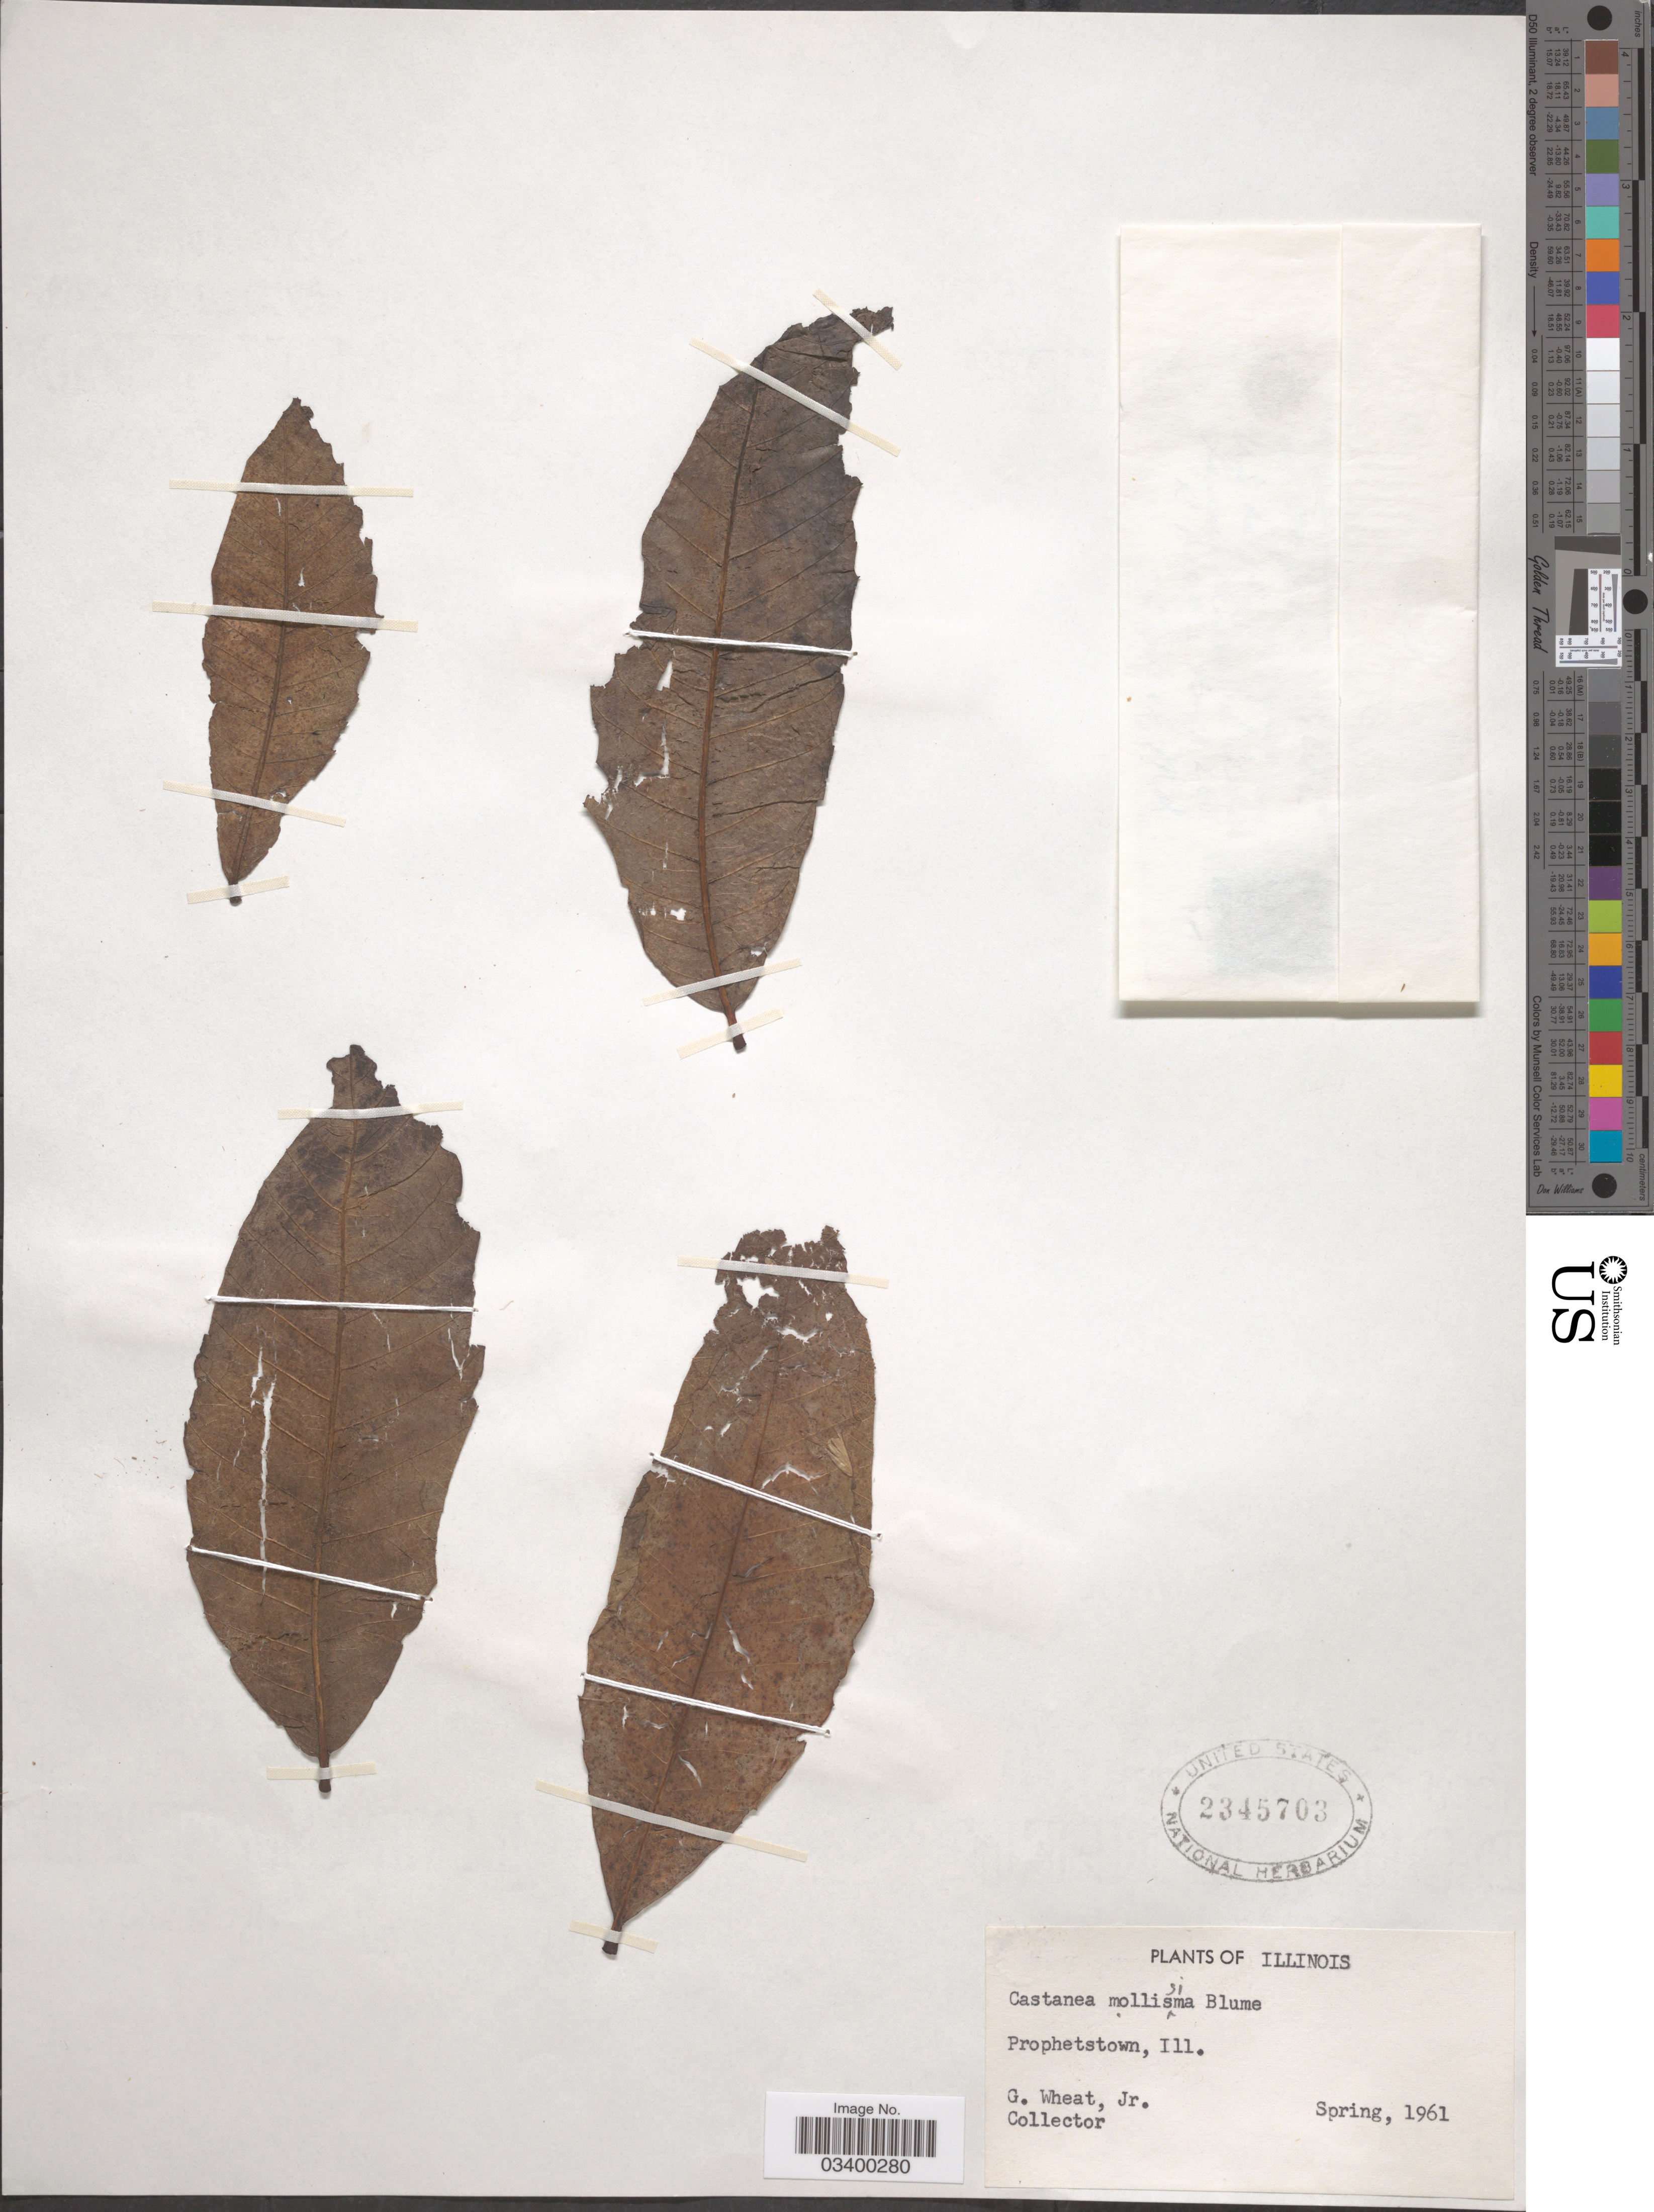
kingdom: Plantae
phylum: Tracheophyta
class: Magnoliopsida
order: Fagales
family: Fagaceae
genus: Castanea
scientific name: Castanea mollissima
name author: Blume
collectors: G. Wheat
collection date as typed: Spring 1961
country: United States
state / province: Illinois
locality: Prophetstown.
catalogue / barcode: US 2345703